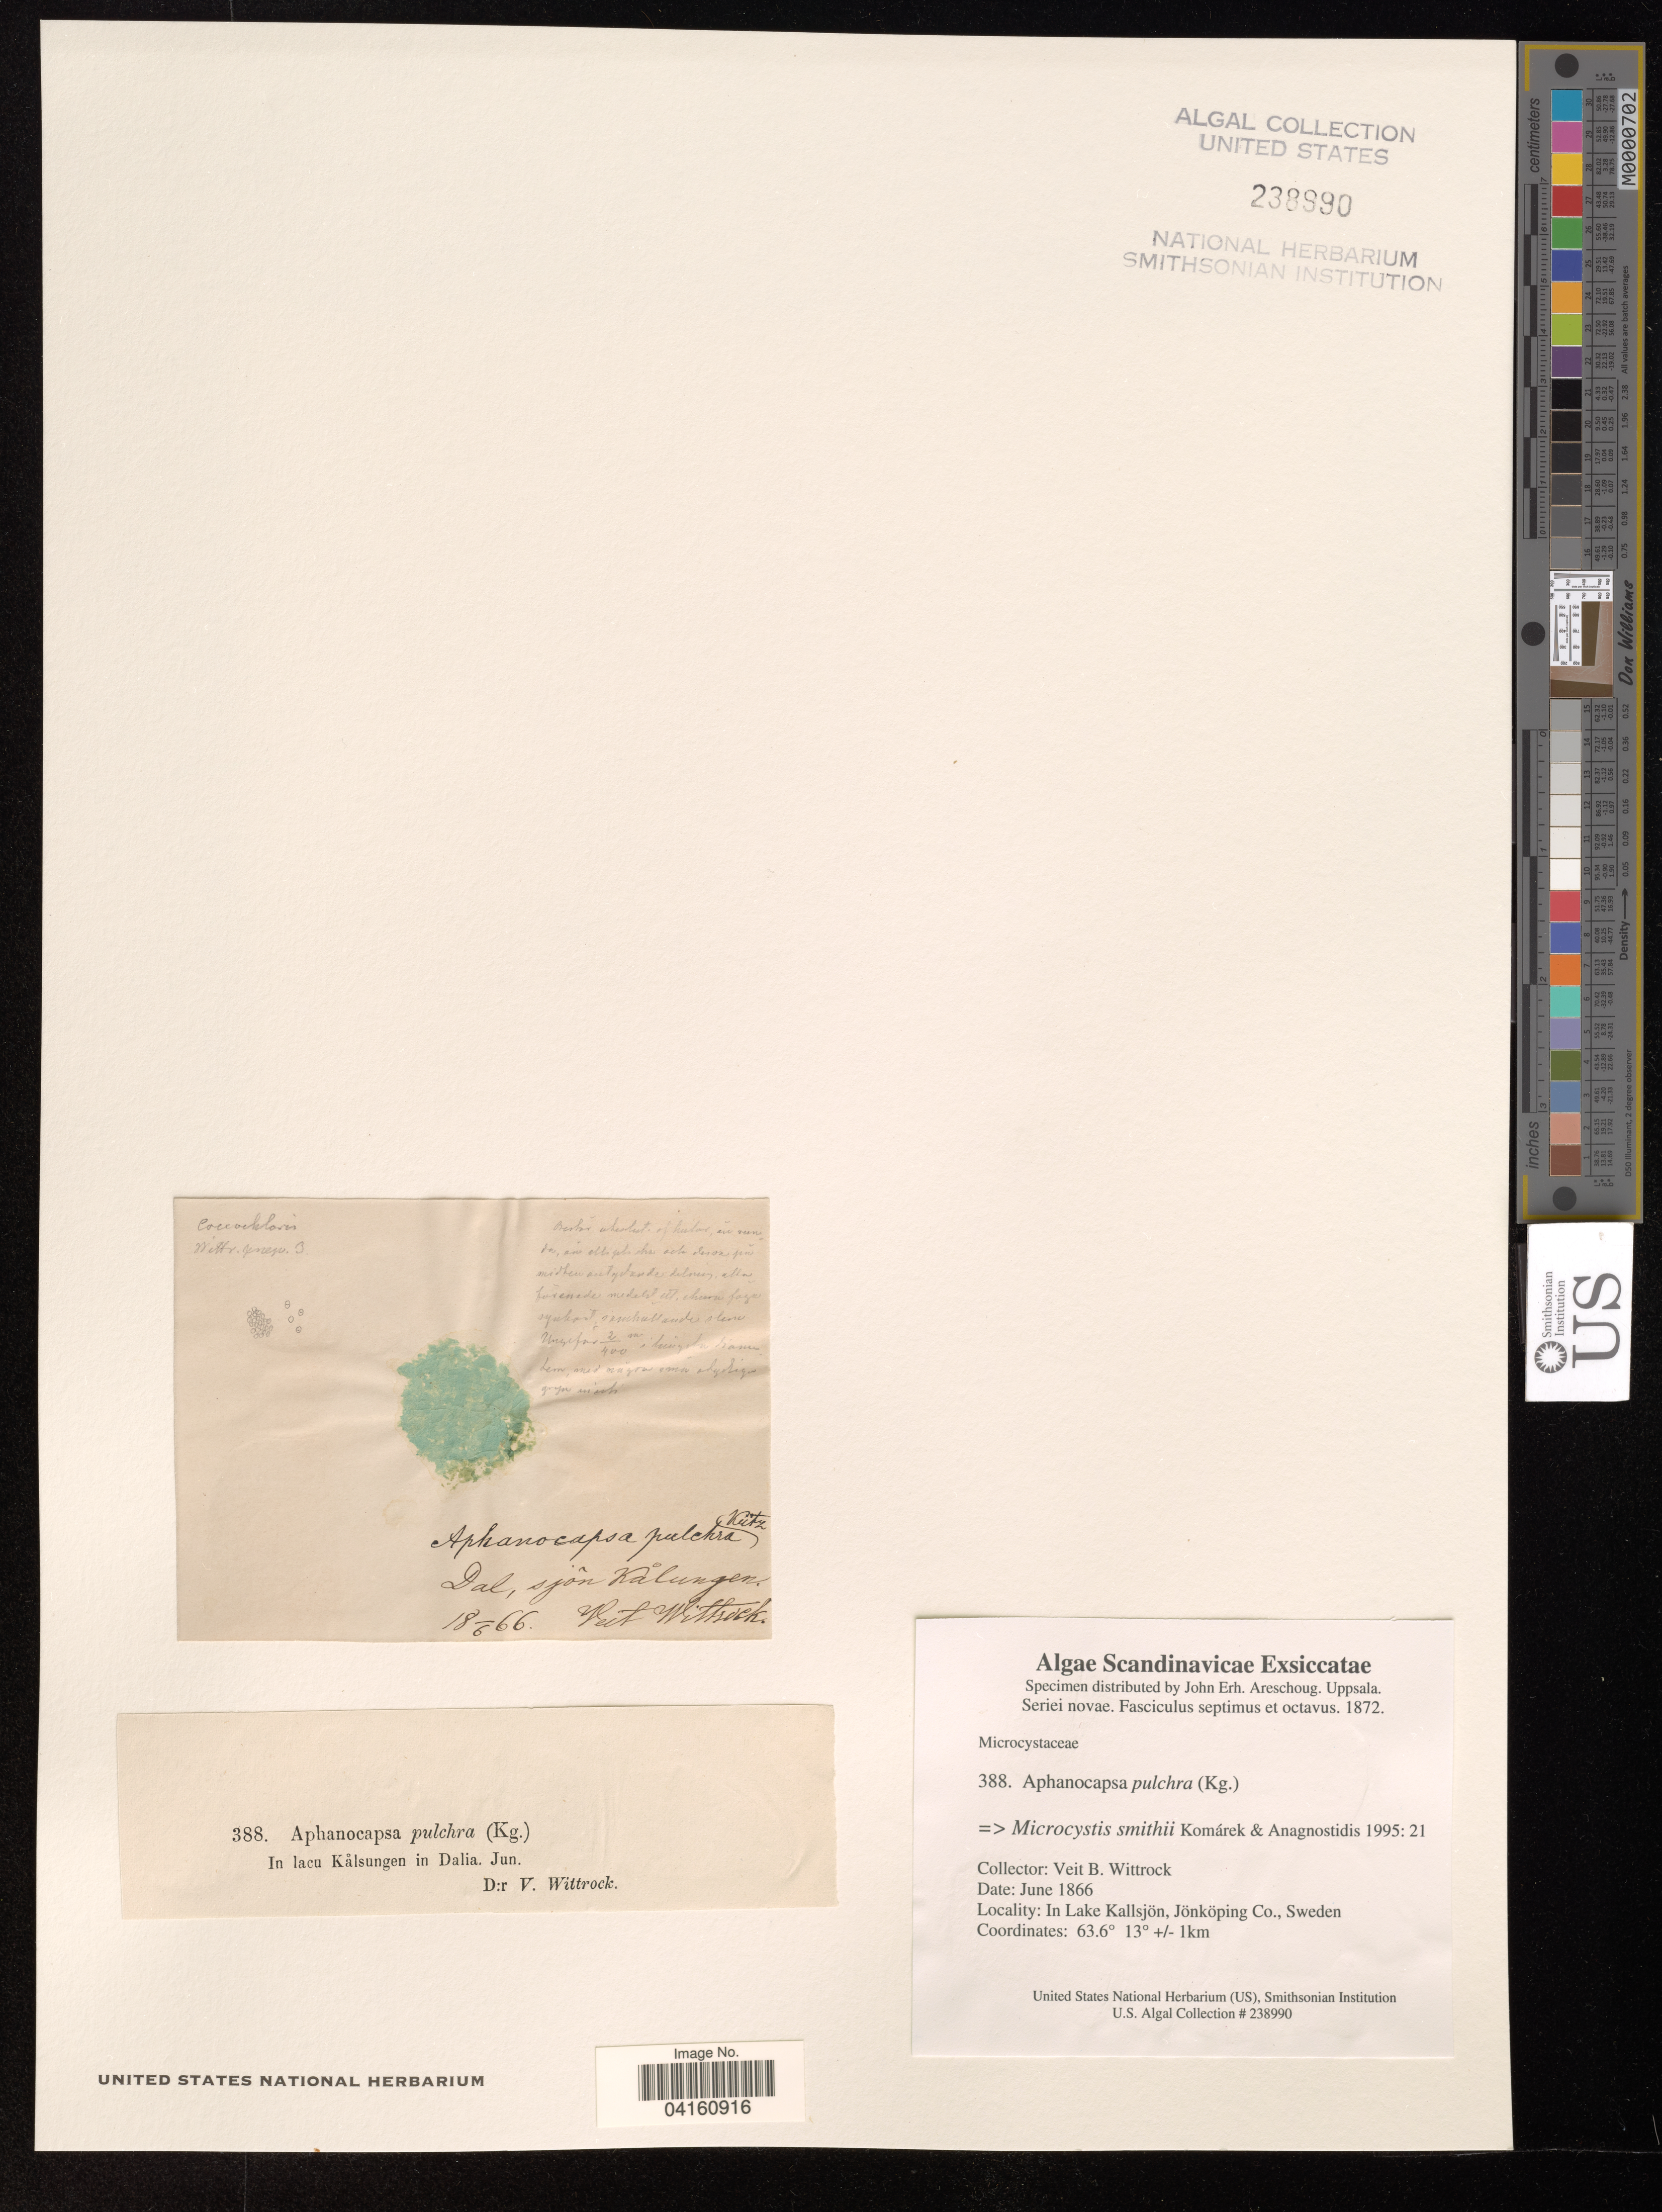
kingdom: Bacteria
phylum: Cyanobacteria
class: Cyanobacteriia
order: Cyanobacteriales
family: Microcystaceae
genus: Microcystis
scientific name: Microcystis smithii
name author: J. Komárek & Anagn.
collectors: V. B. Wittrock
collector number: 388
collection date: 1866-06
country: Sweden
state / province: Jönköping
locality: In Lake Kallsjon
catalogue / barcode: US 238990